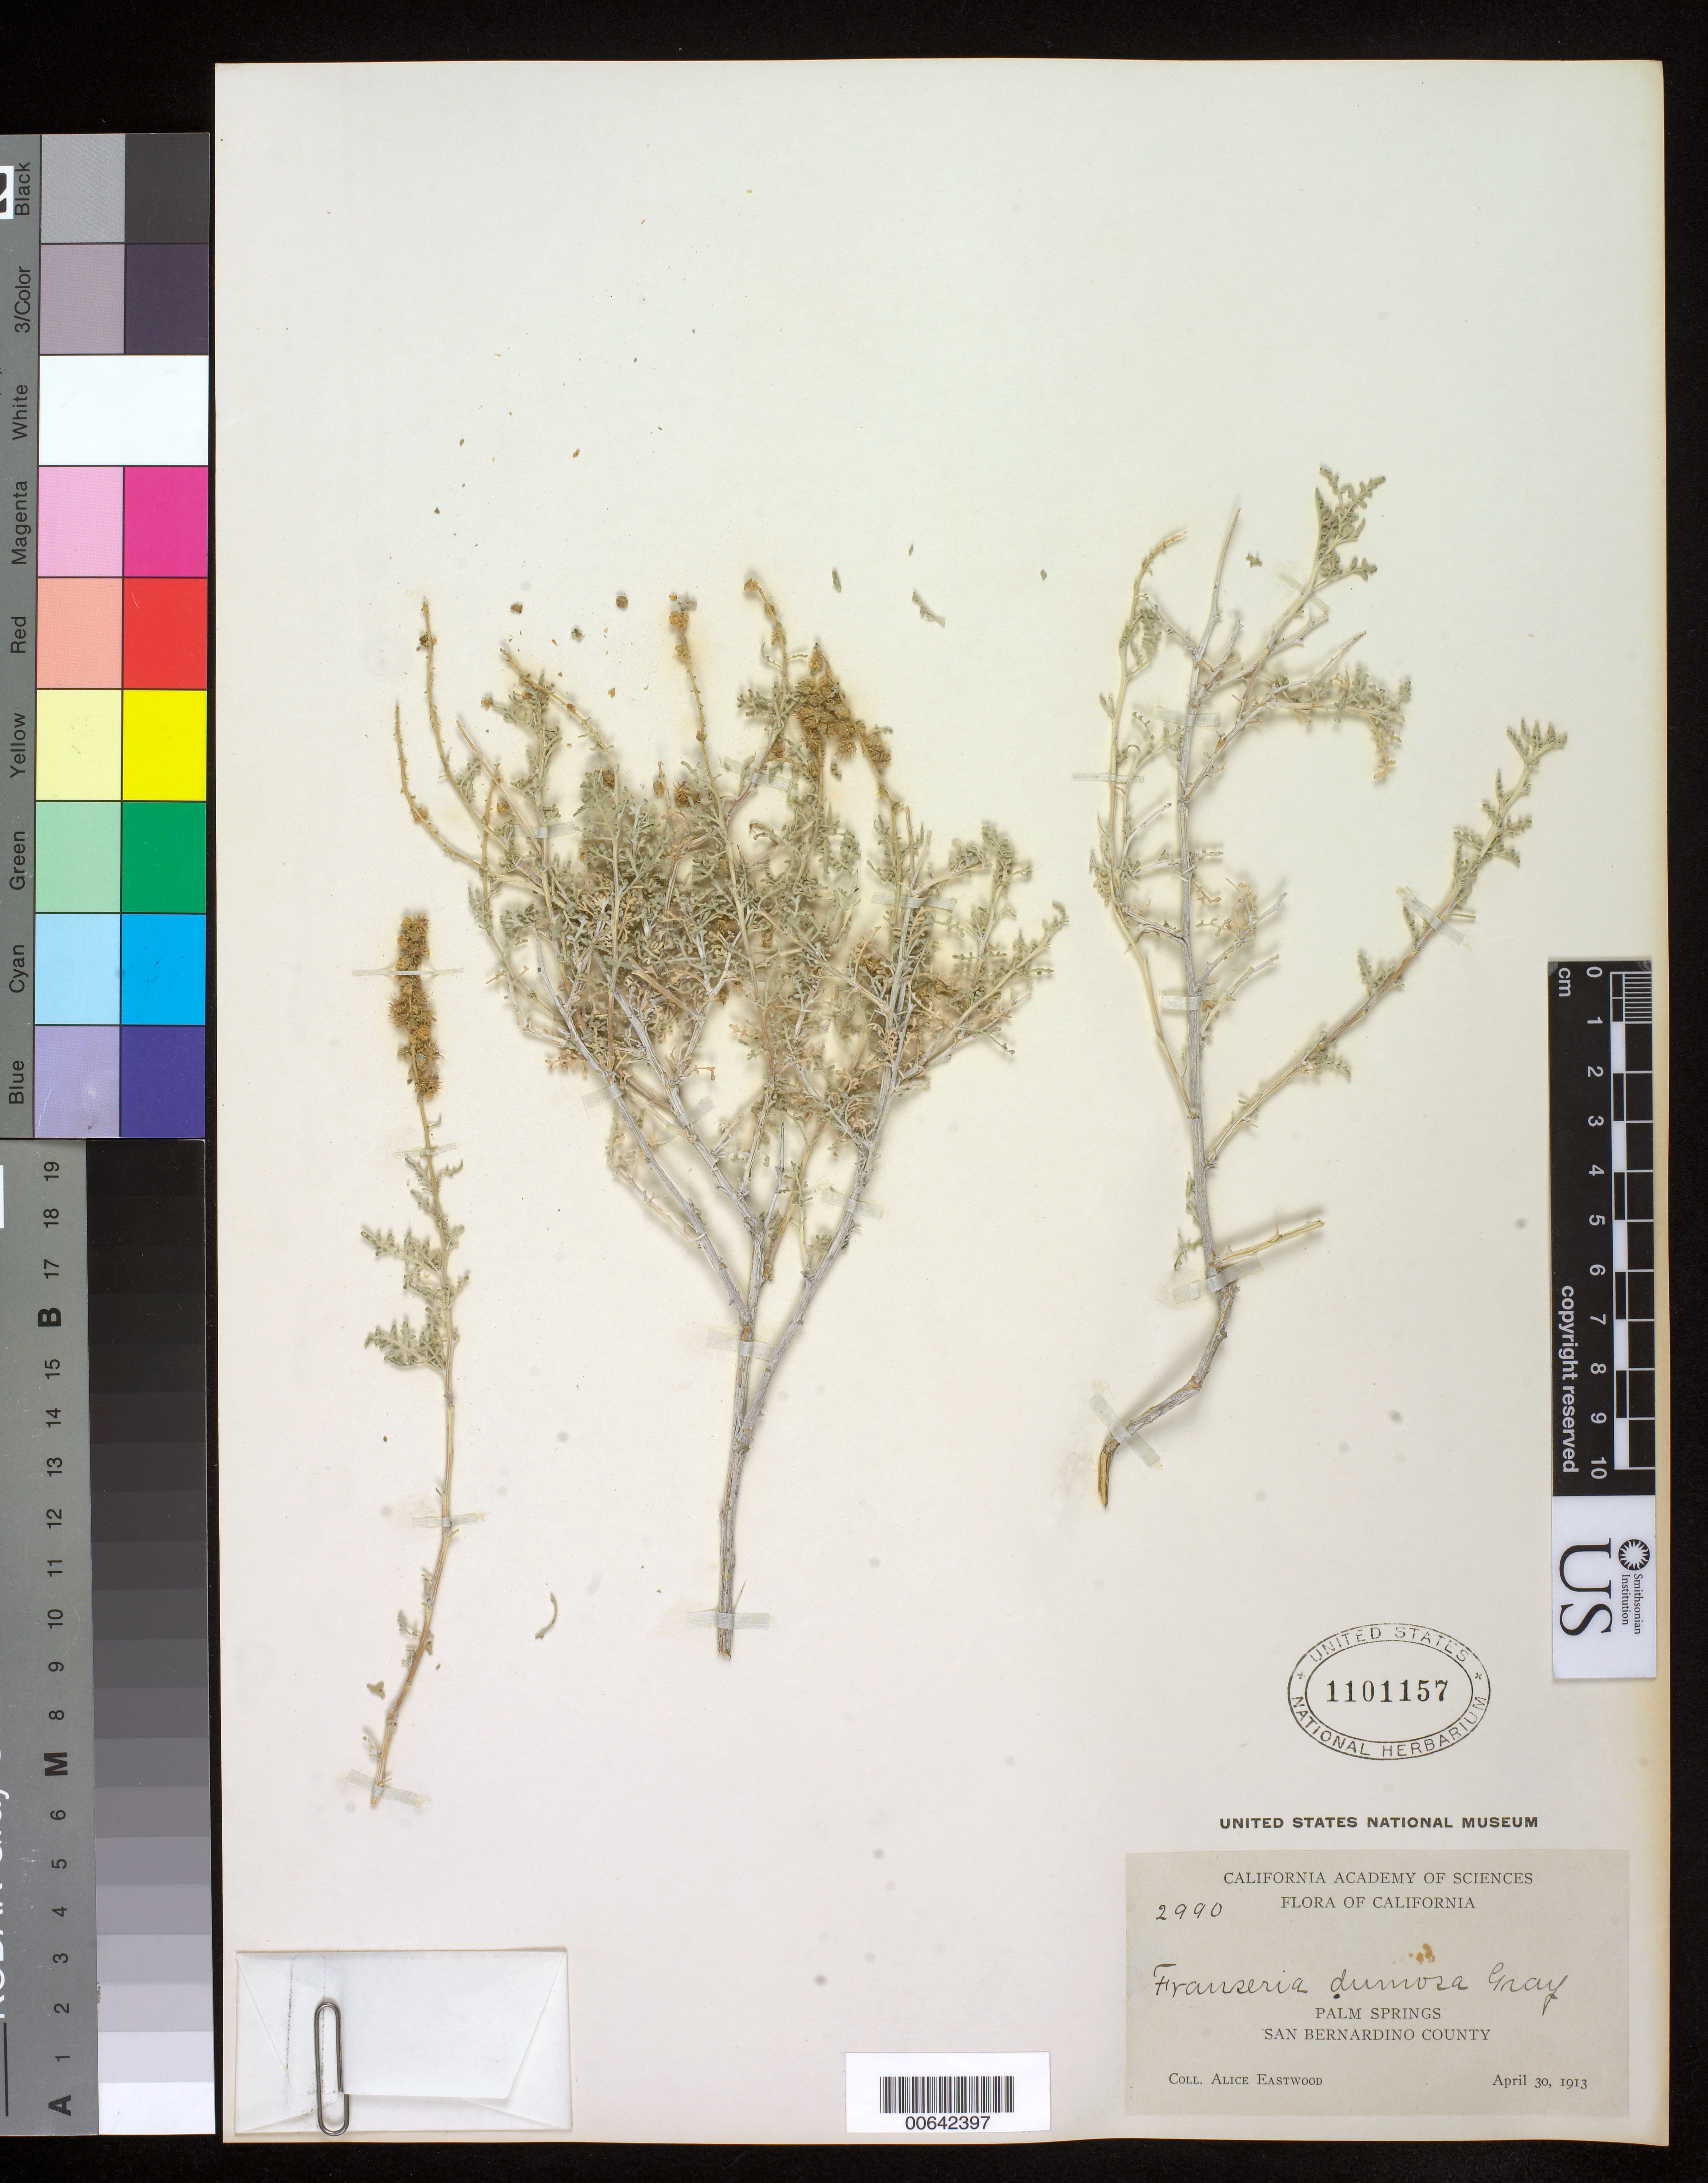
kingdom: Plantae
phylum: Tracheophyta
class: Magnoliopsida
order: Asterales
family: Asteraceae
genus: Ambrosia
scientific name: Ambrosia dumosa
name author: (A. Gray) W.W.Payne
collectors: A. Eastwood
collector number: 2990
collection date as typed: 30 Apr 1913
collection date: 1913-04-30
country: United States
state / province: California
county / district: Riverside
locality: Palm Springs.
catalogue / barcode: US 1101157